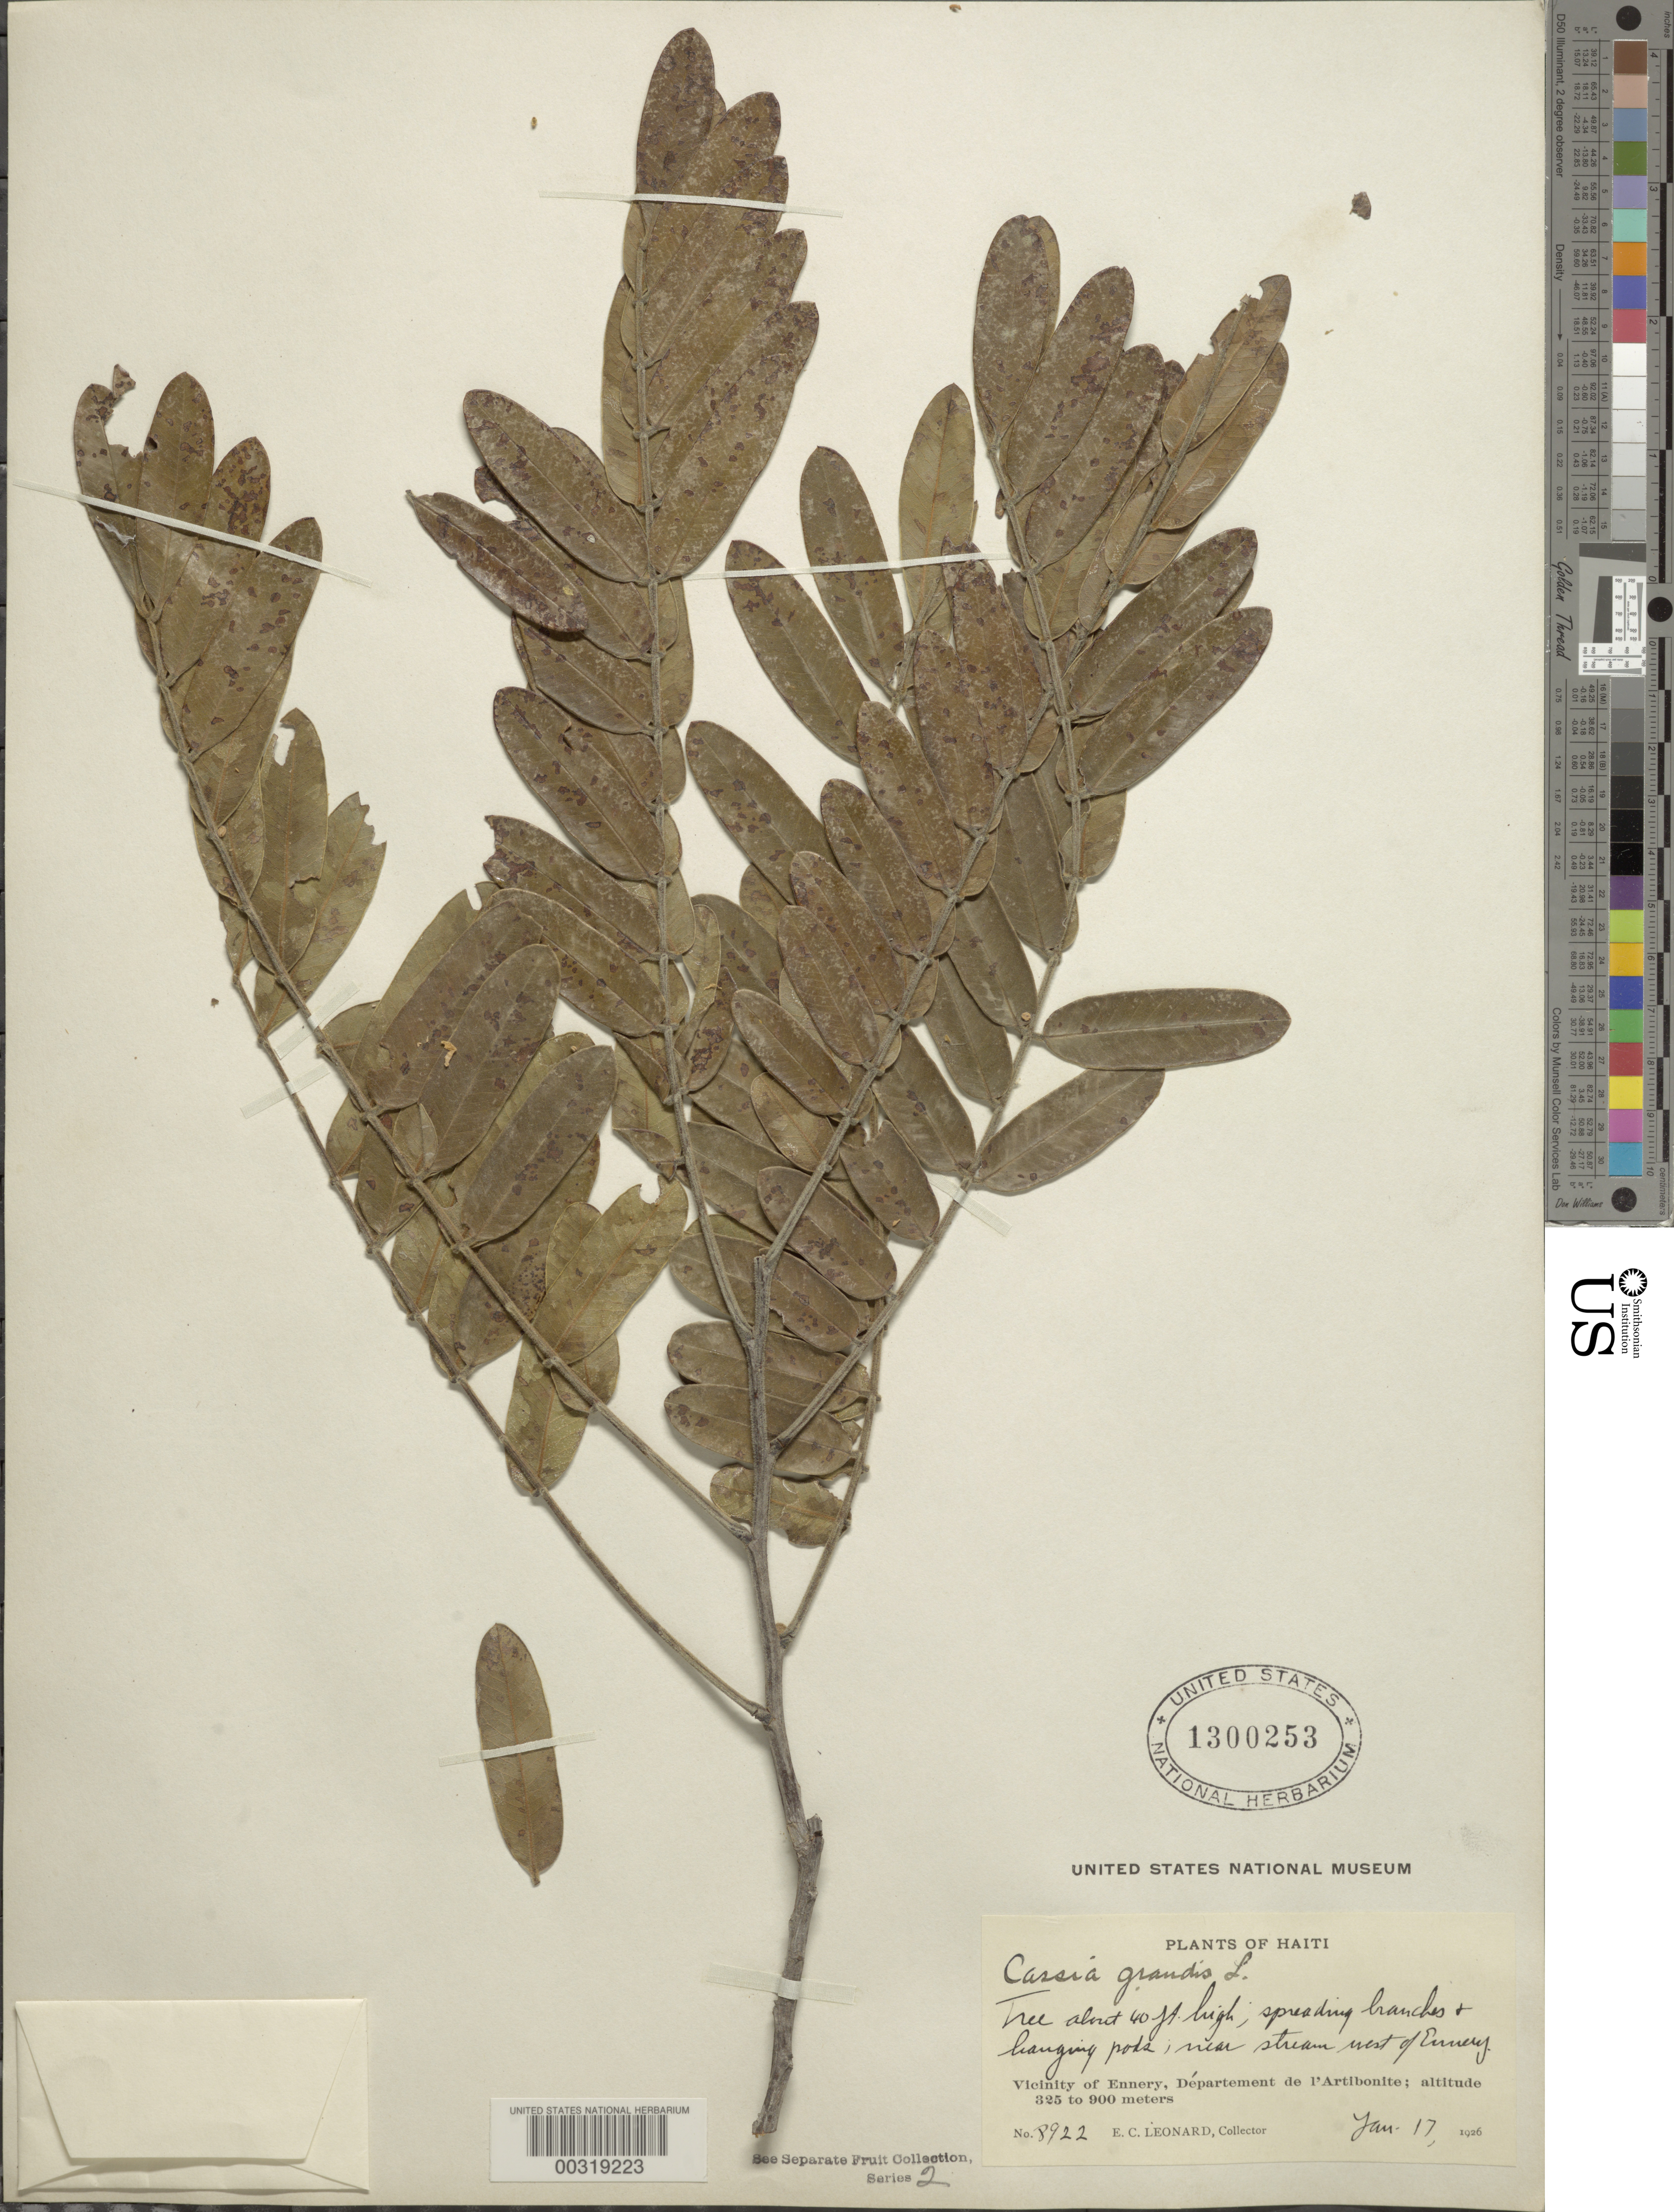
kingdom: Plantae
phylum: Tracheophyta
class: Magnoliopsida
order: Fabales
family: Fabaceae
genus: Cassia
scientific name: Cassia grandis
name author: L. f.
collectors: E. C. Leonard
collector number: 8922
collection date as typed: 17 Jan 1926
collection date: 1926-01-17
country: Haiti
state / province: Artibonite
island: Hispaniola Island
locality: Vicinity of ennery; near stream w of ennery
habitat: Near stream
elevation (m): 325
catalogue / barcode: US 1300253